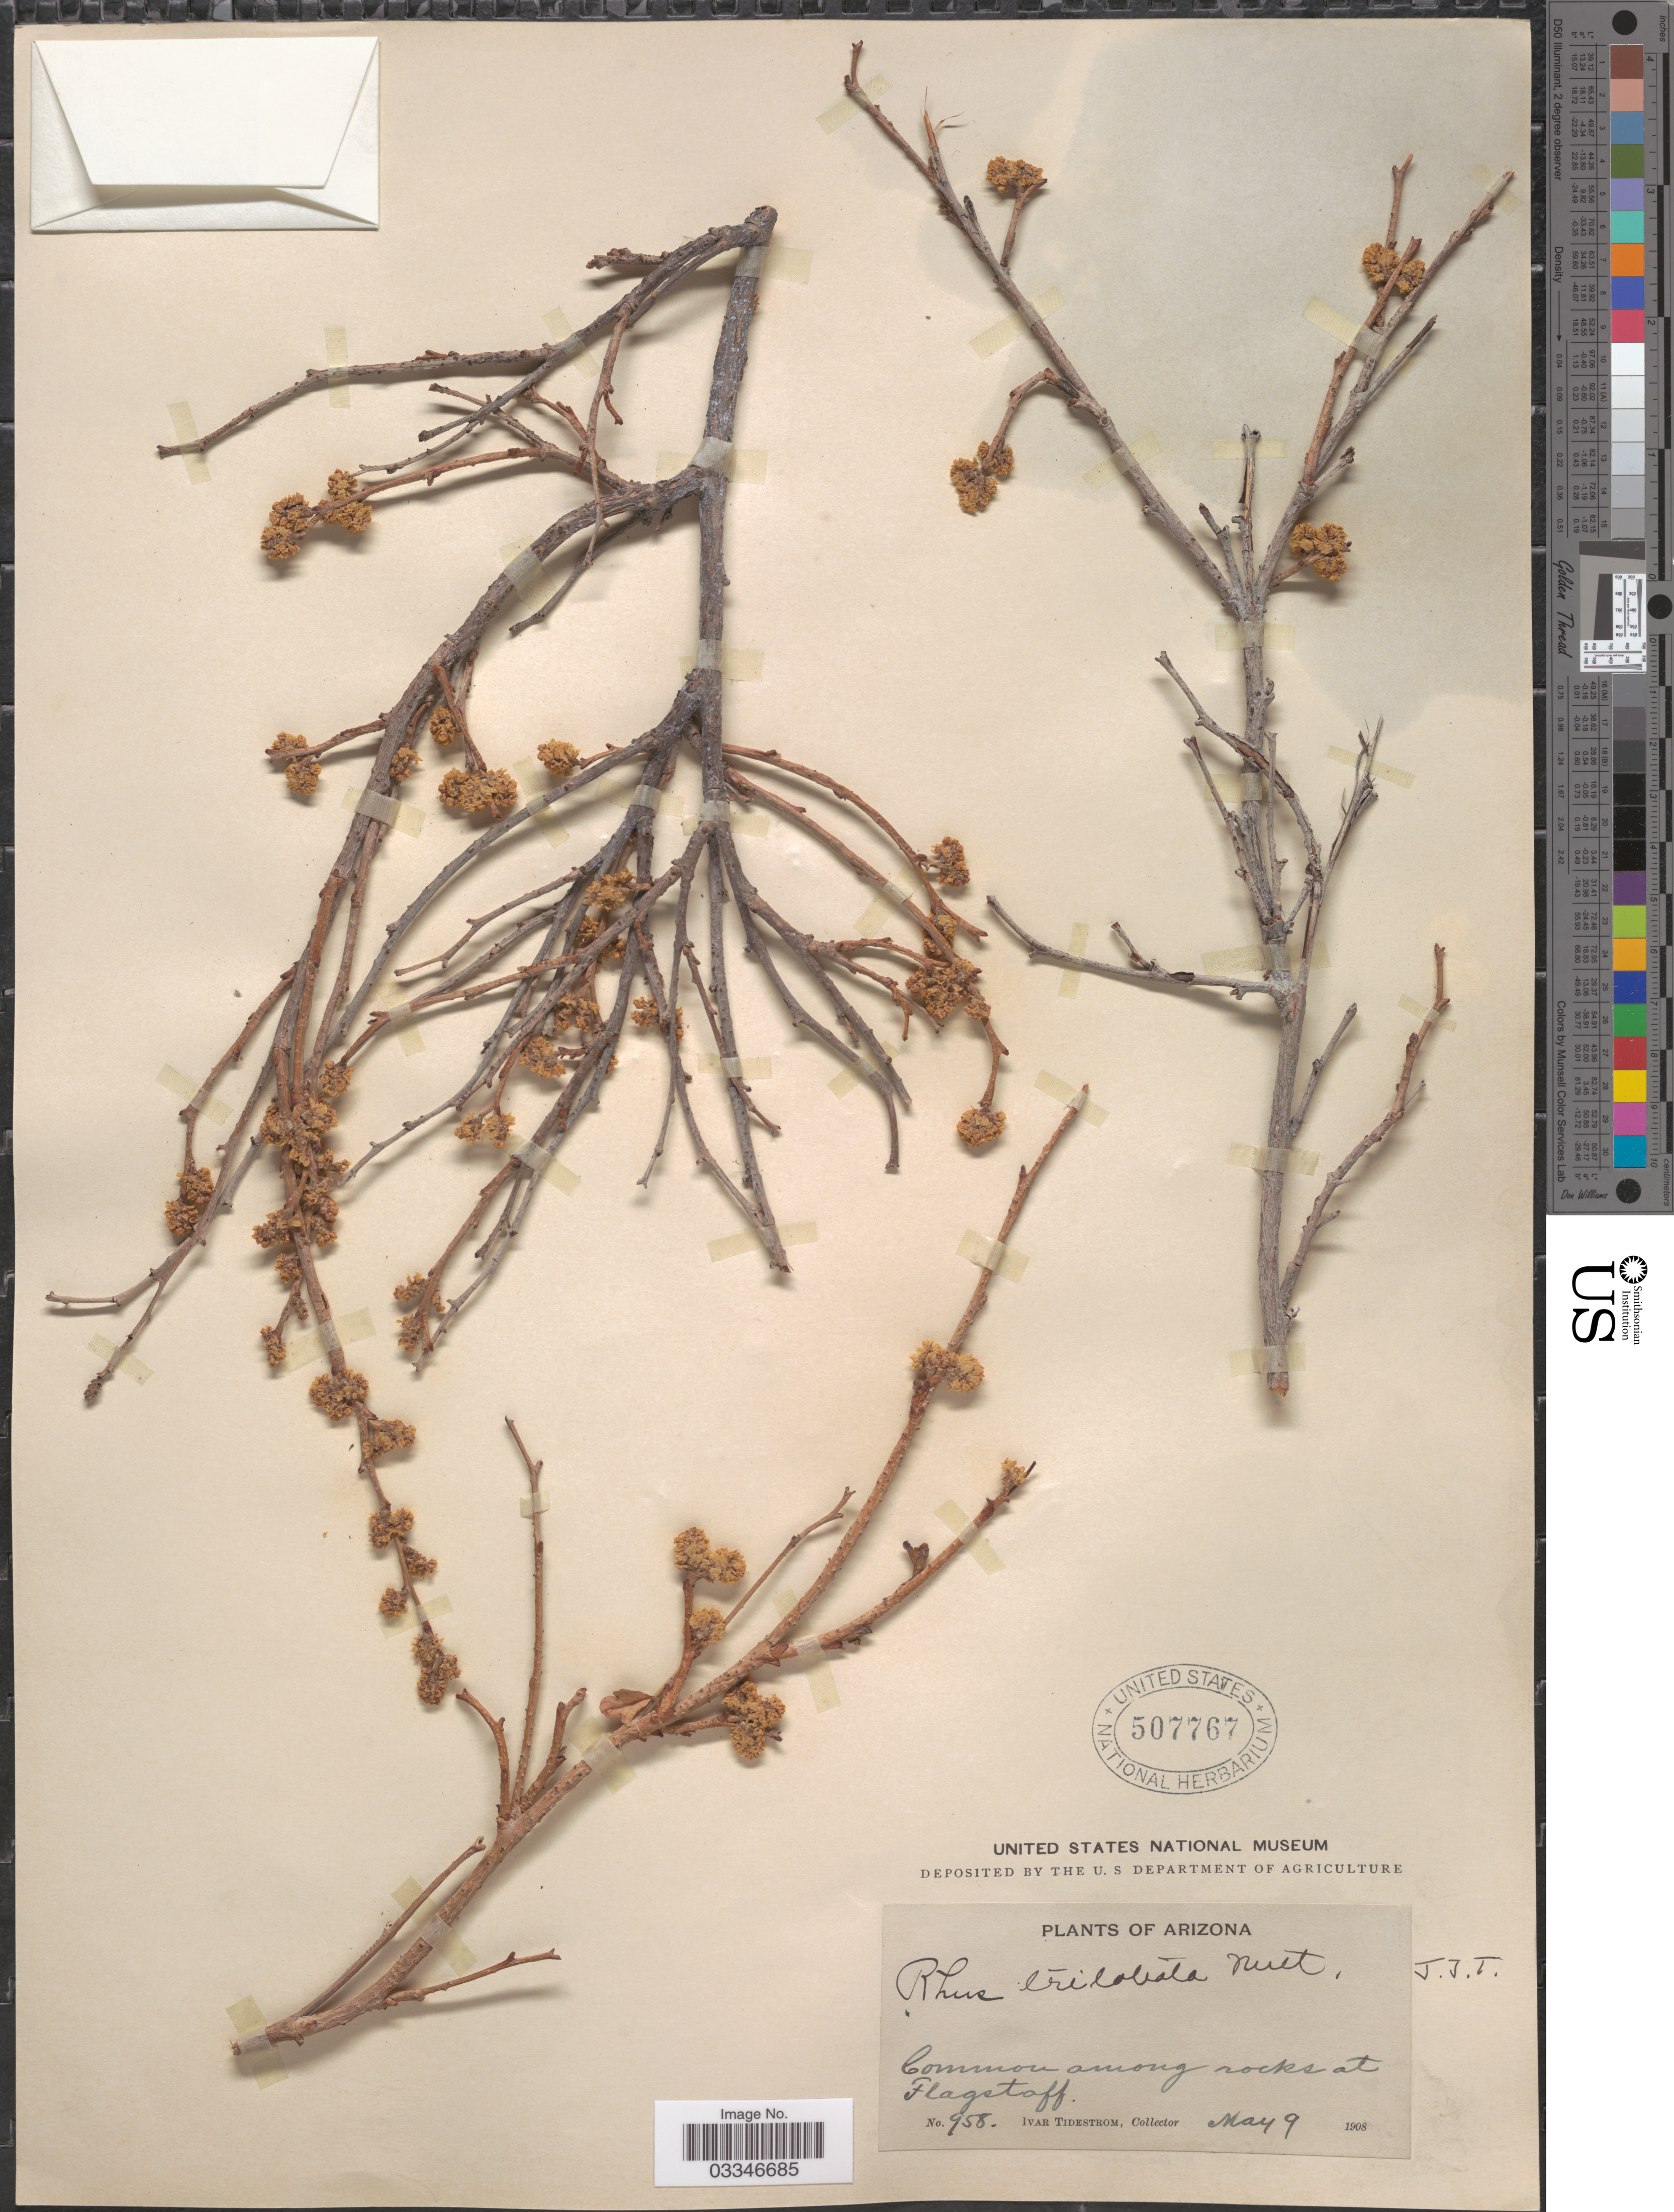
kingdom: Plantae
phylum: Tracheophyta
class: Magnoliopsida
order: Sapindales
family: Anacardiaceae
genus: Rhus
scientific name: Rhus trilobata var. typica Munz & Sloane ined.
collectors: I. F. Tidestrom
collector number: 958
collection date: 1908-05-09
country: United States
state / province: Arizona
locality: Common among rocks at Flagstaff.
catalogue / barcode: US 507767